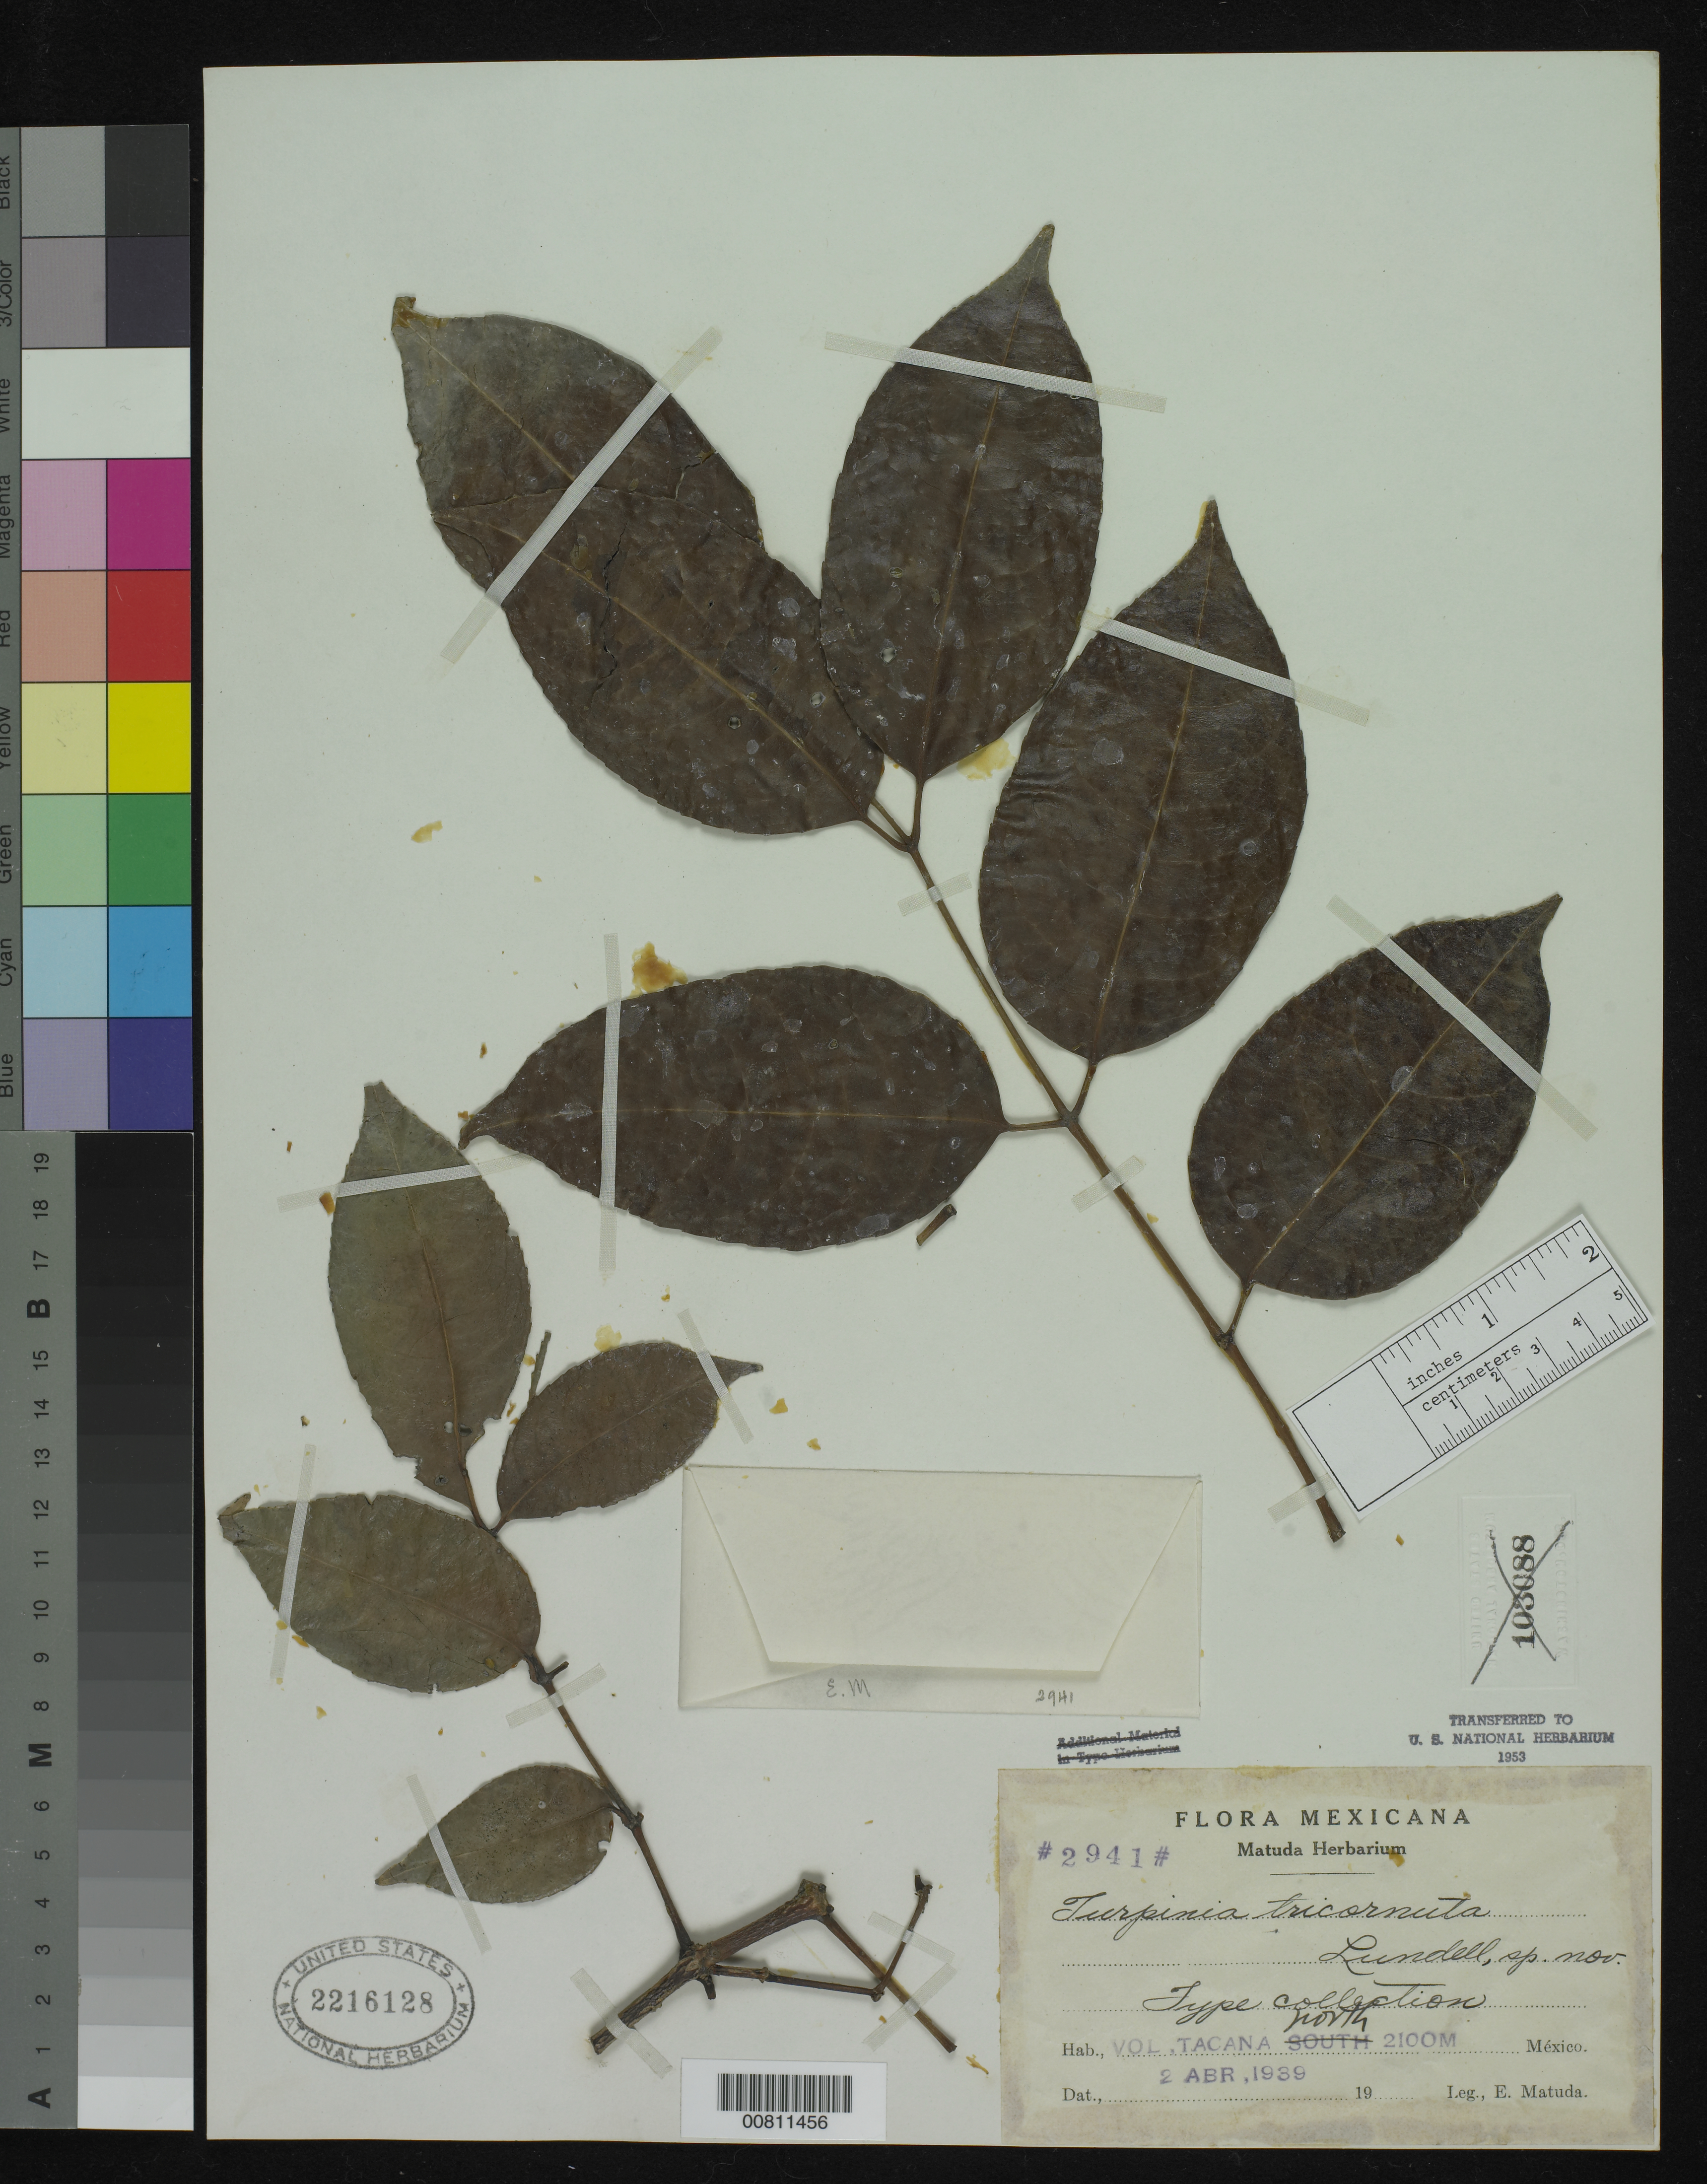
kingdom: Plantae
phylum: Tracheophyta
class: Magnoliopsida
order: Crossosomatales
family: Staphyleaceae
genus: Turpinia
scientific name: Turpinia tricornuta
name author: Lundell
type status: Isotype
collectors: E. Matuda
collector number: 2941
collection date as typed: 02 Apr 1939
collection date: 1939-04-02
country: Mexico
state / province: Chiapas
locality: Vol. Tacana, north.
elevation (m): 2100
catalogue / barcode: US 2216128